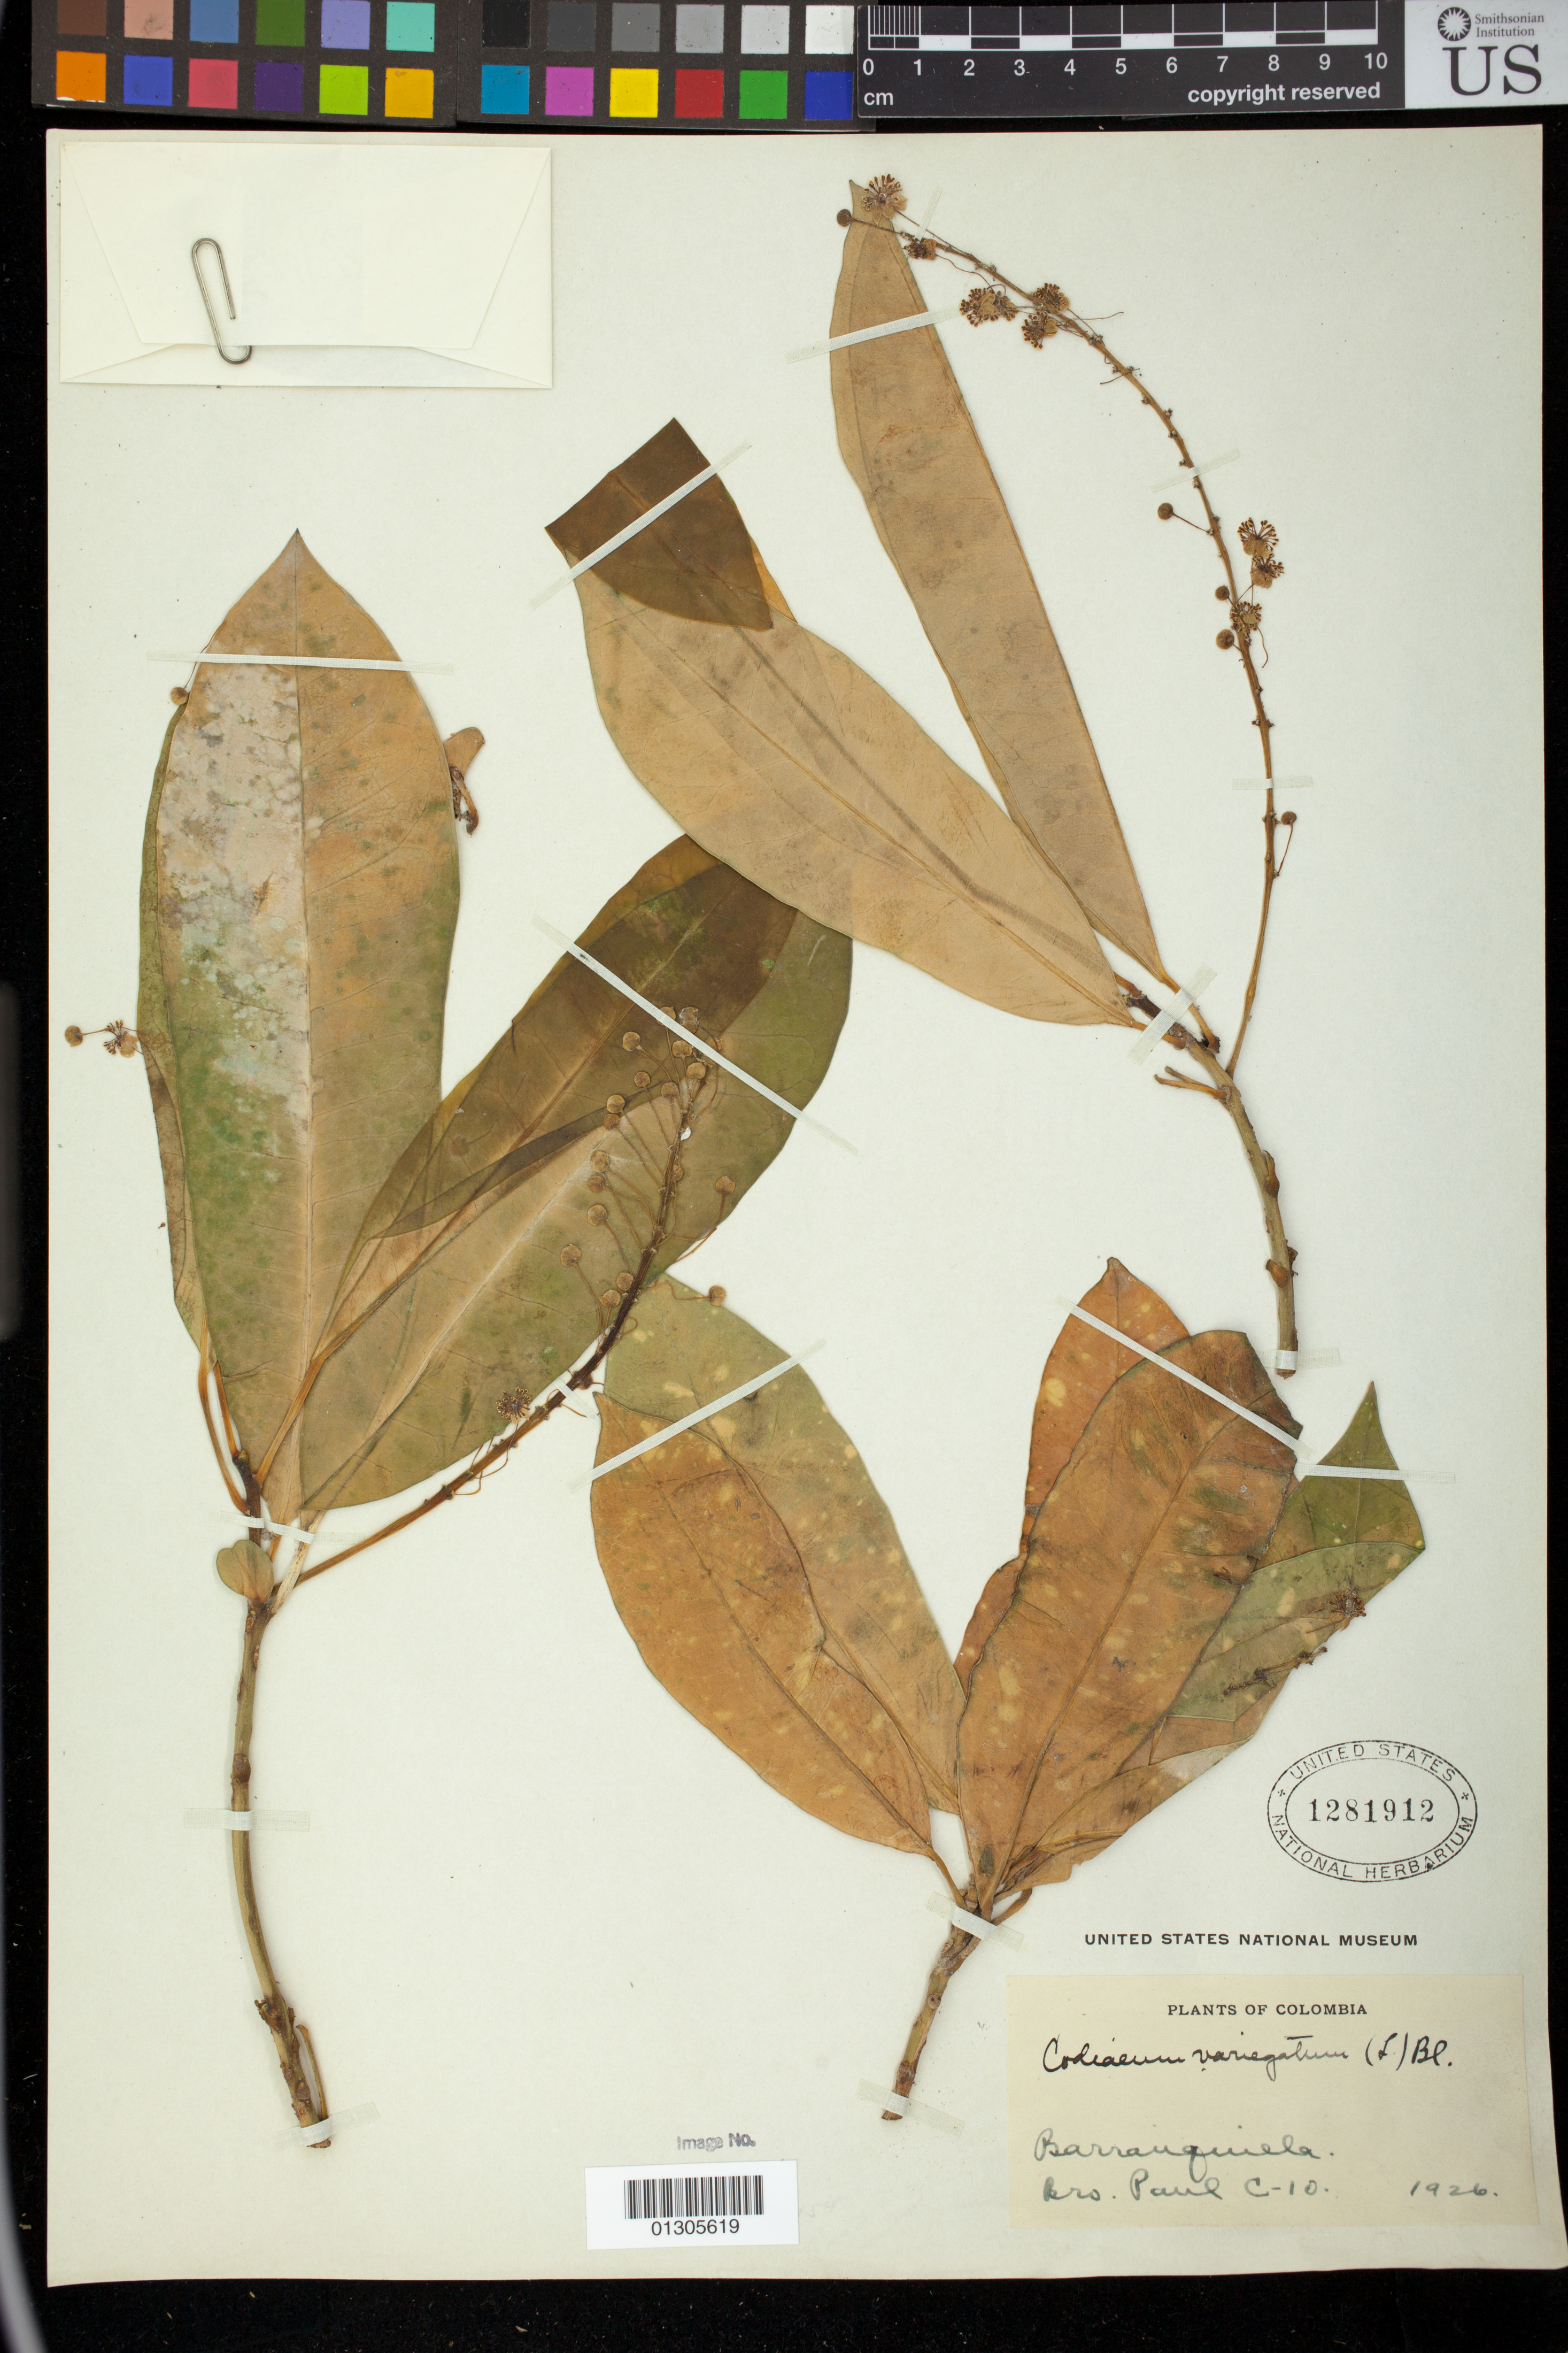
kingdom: Plantae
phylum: Tracheophyta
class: Magnoliopsida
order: Malpighiales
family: Euphorbiaceae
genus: Codiaeum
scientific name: Codiaeum variegatum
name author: (L.) Rumph. ex A. Juss.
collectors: B. Paul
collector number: C-10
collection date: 1926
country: Colombia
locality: Barranquilla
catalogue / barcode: US 1281912